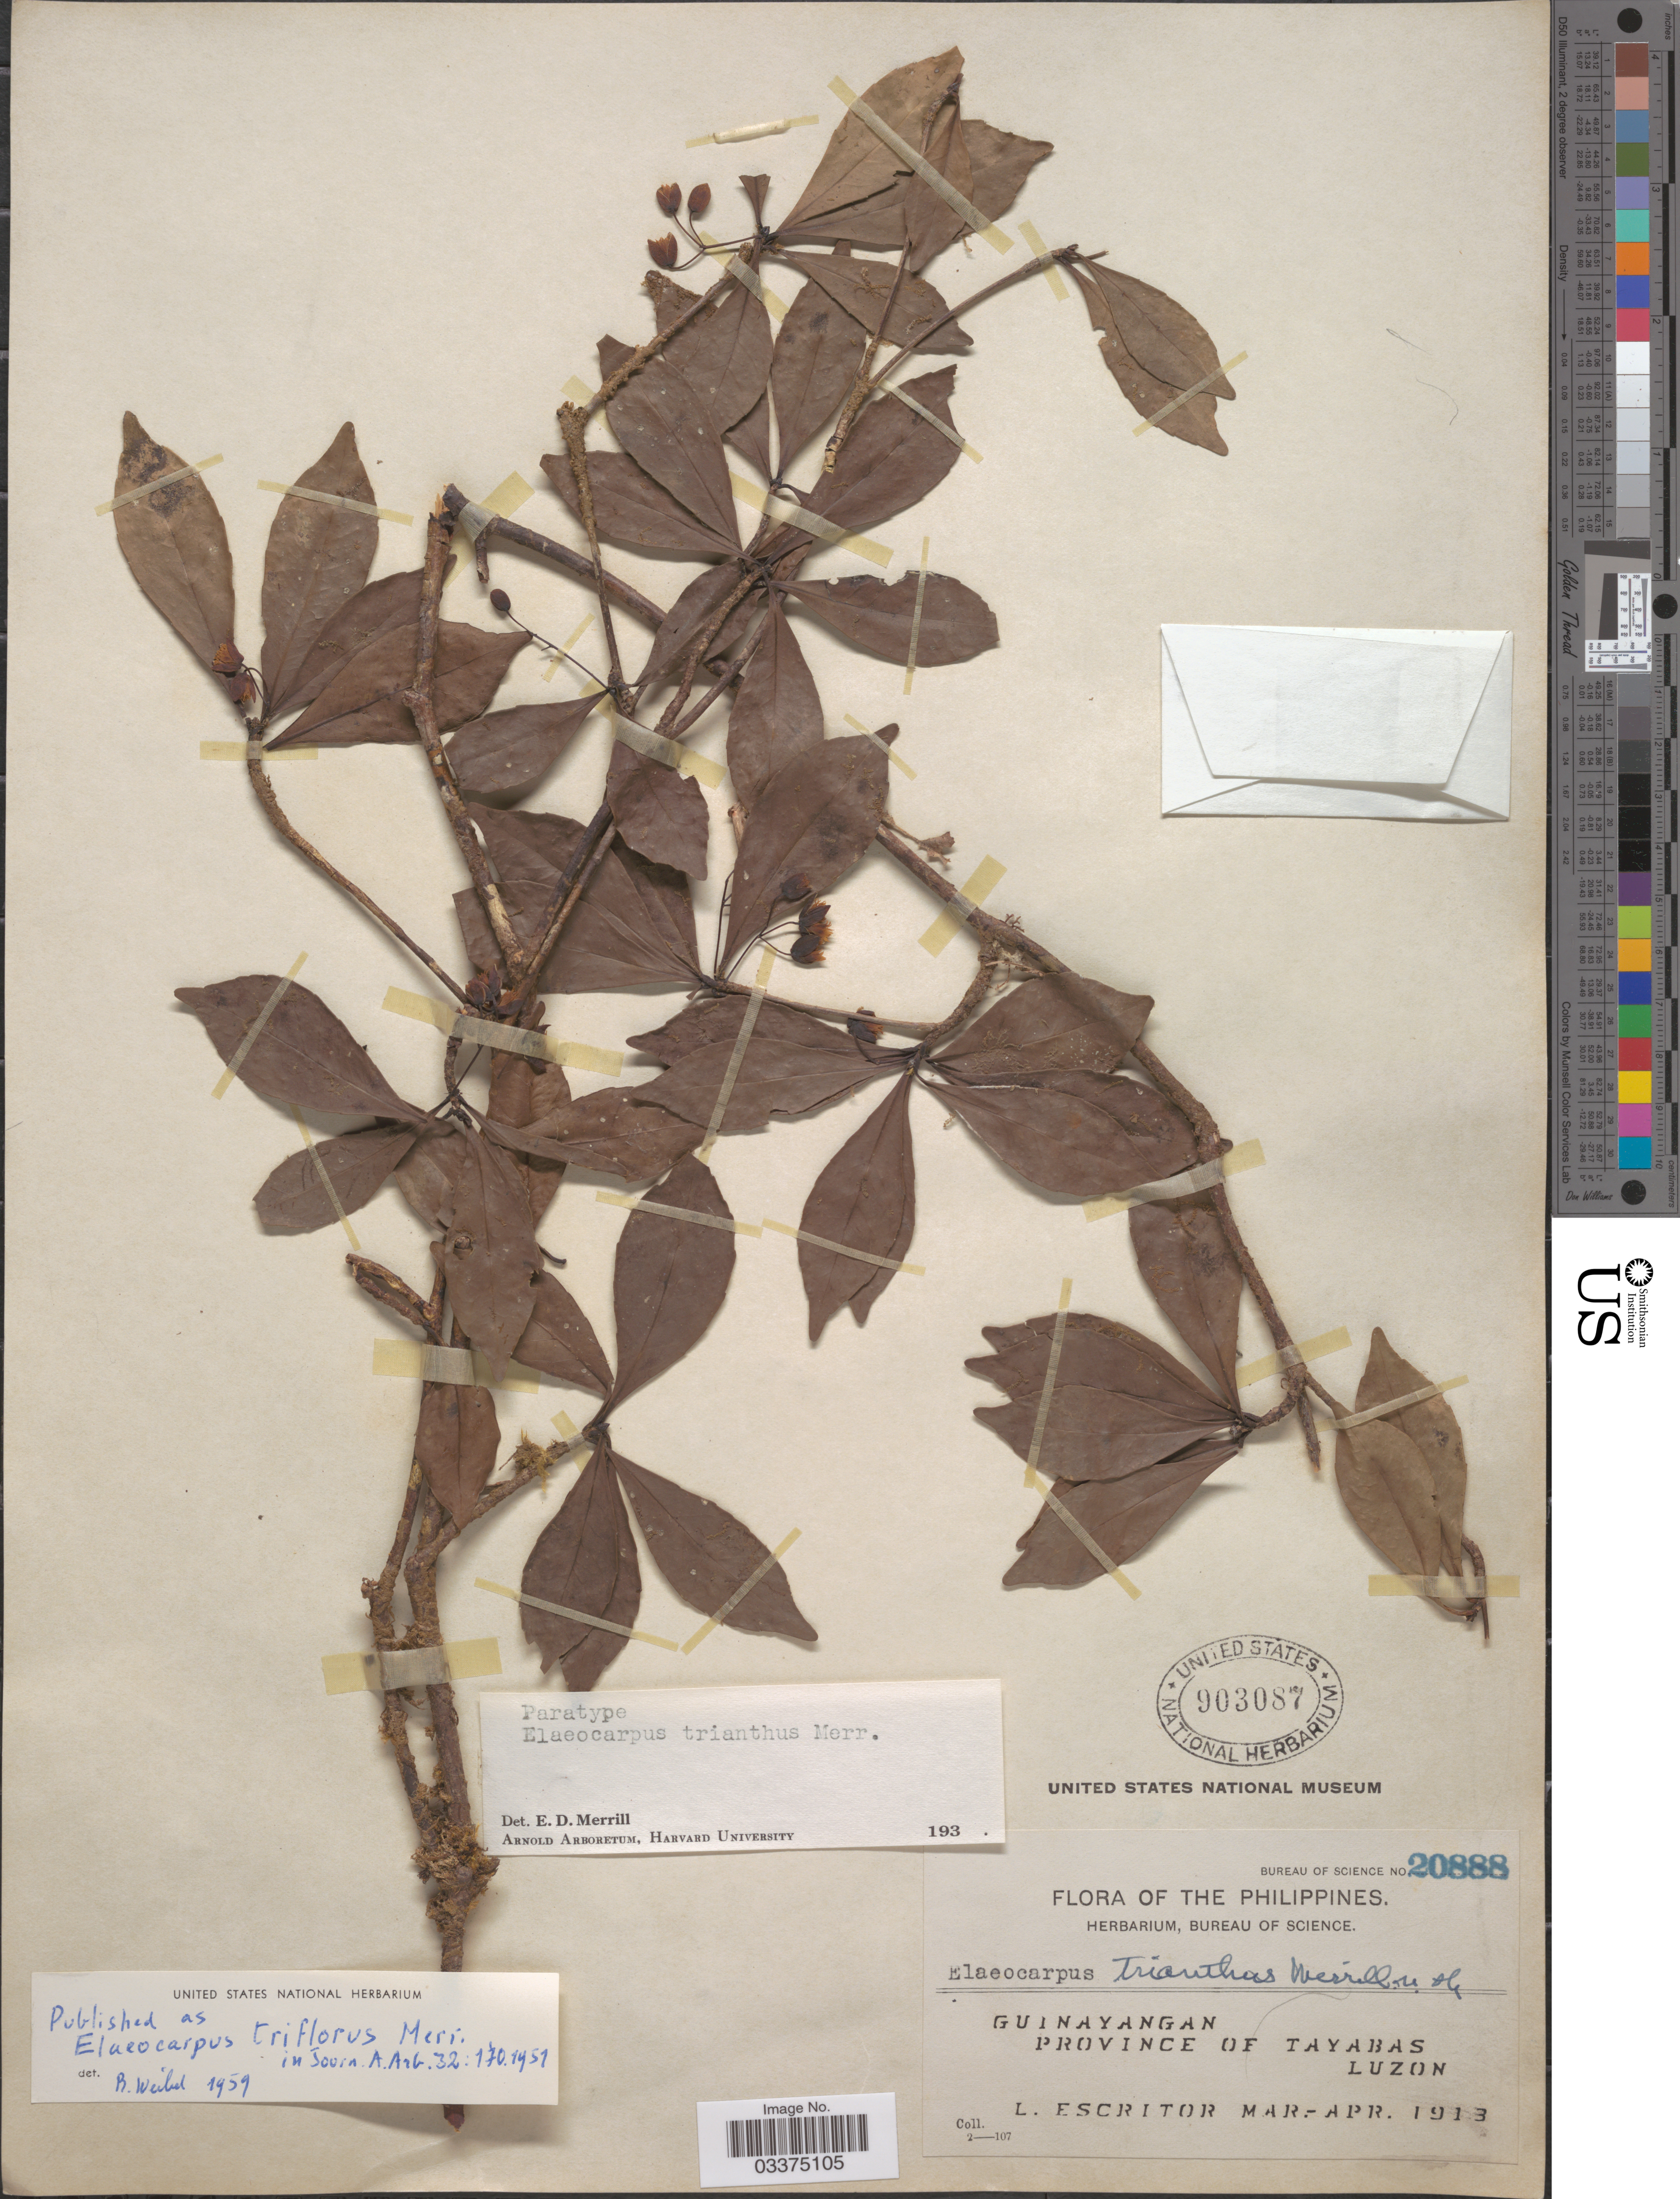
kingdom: Plantae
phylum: Tracheophyta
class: Magnoliopsida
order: Oxalidales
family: Elaeocarpaceae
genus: Elaeocarpus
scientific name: Elaeocarpus triflorus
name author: Merr.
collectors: L. Escritor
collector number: Bureau of Science 20888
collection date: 1913-03/1913-04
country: Philippines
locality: Guinayangan. Province of Tayabas, Luzon.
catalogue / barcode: US 903087